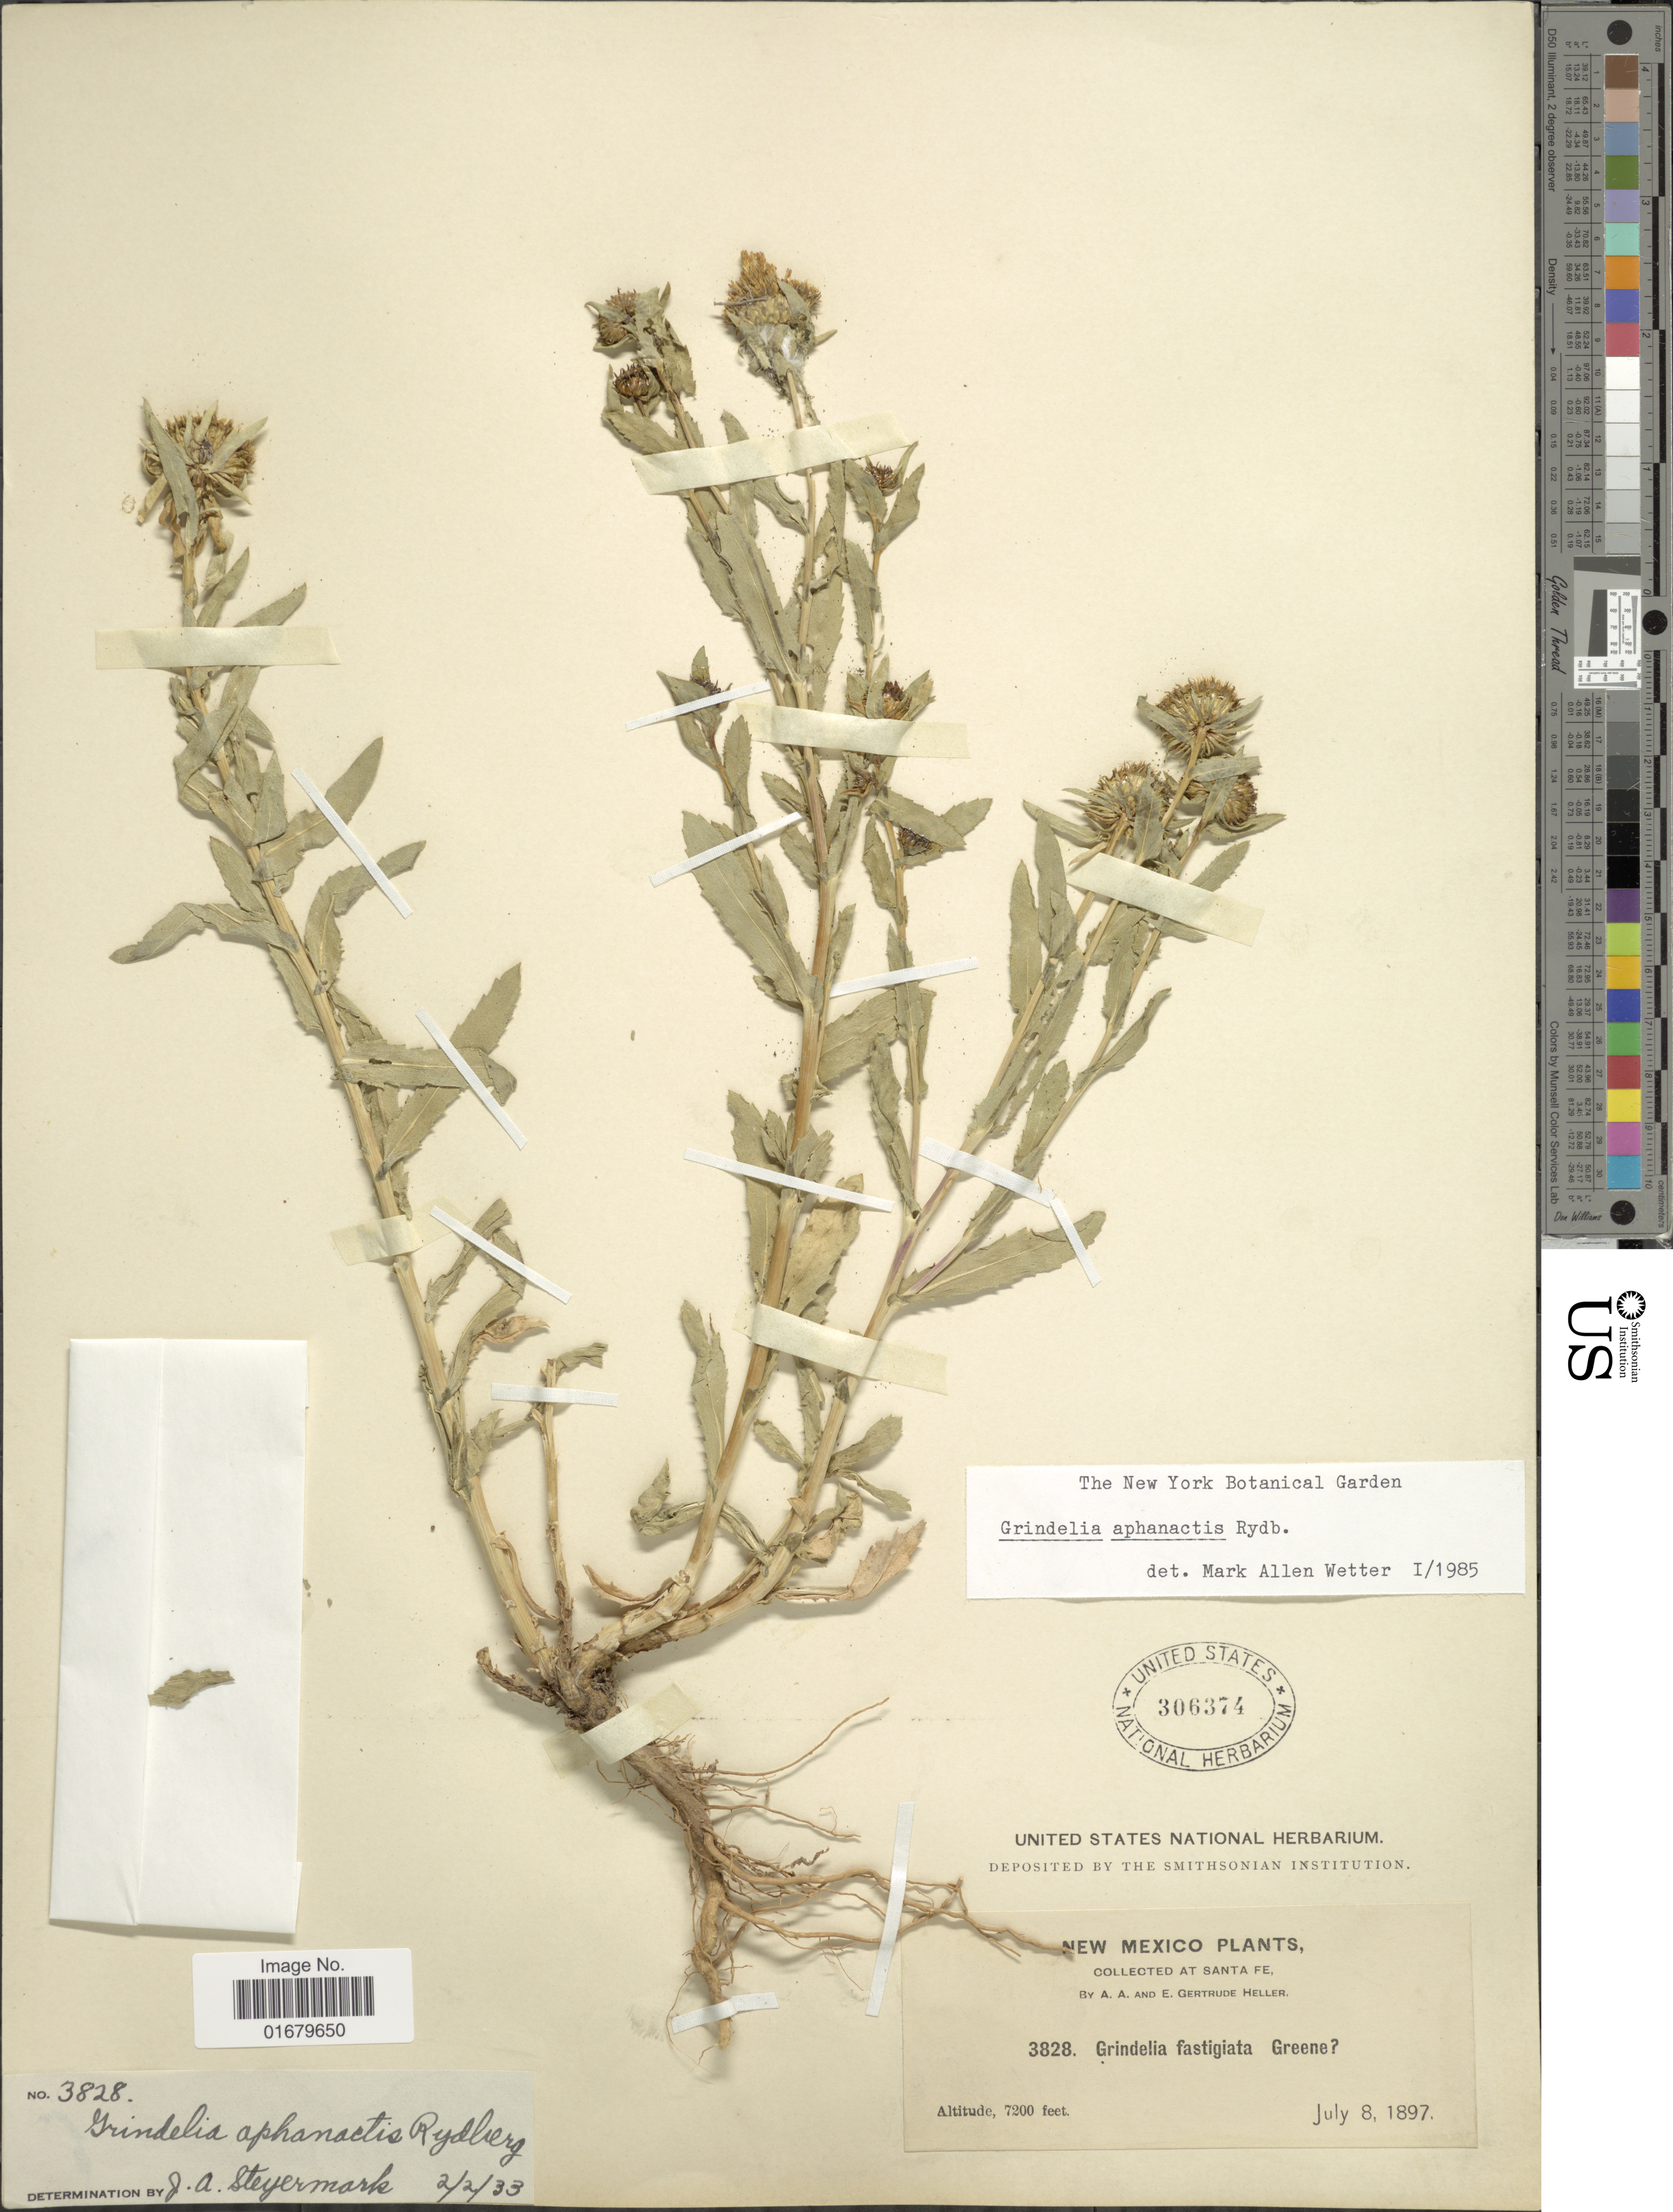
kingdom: Plantae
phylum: Tracheophyta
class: Magnoliopsida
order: Asterales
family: Asteraceae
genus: Grindelia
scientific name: Grindelia aphanactis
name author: Rydb.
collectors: E. G. Heller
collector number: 3828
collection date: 1897-07-08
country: United States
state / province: New Mexico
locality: Santa Fe.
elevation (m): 2195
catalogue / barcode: US 306374